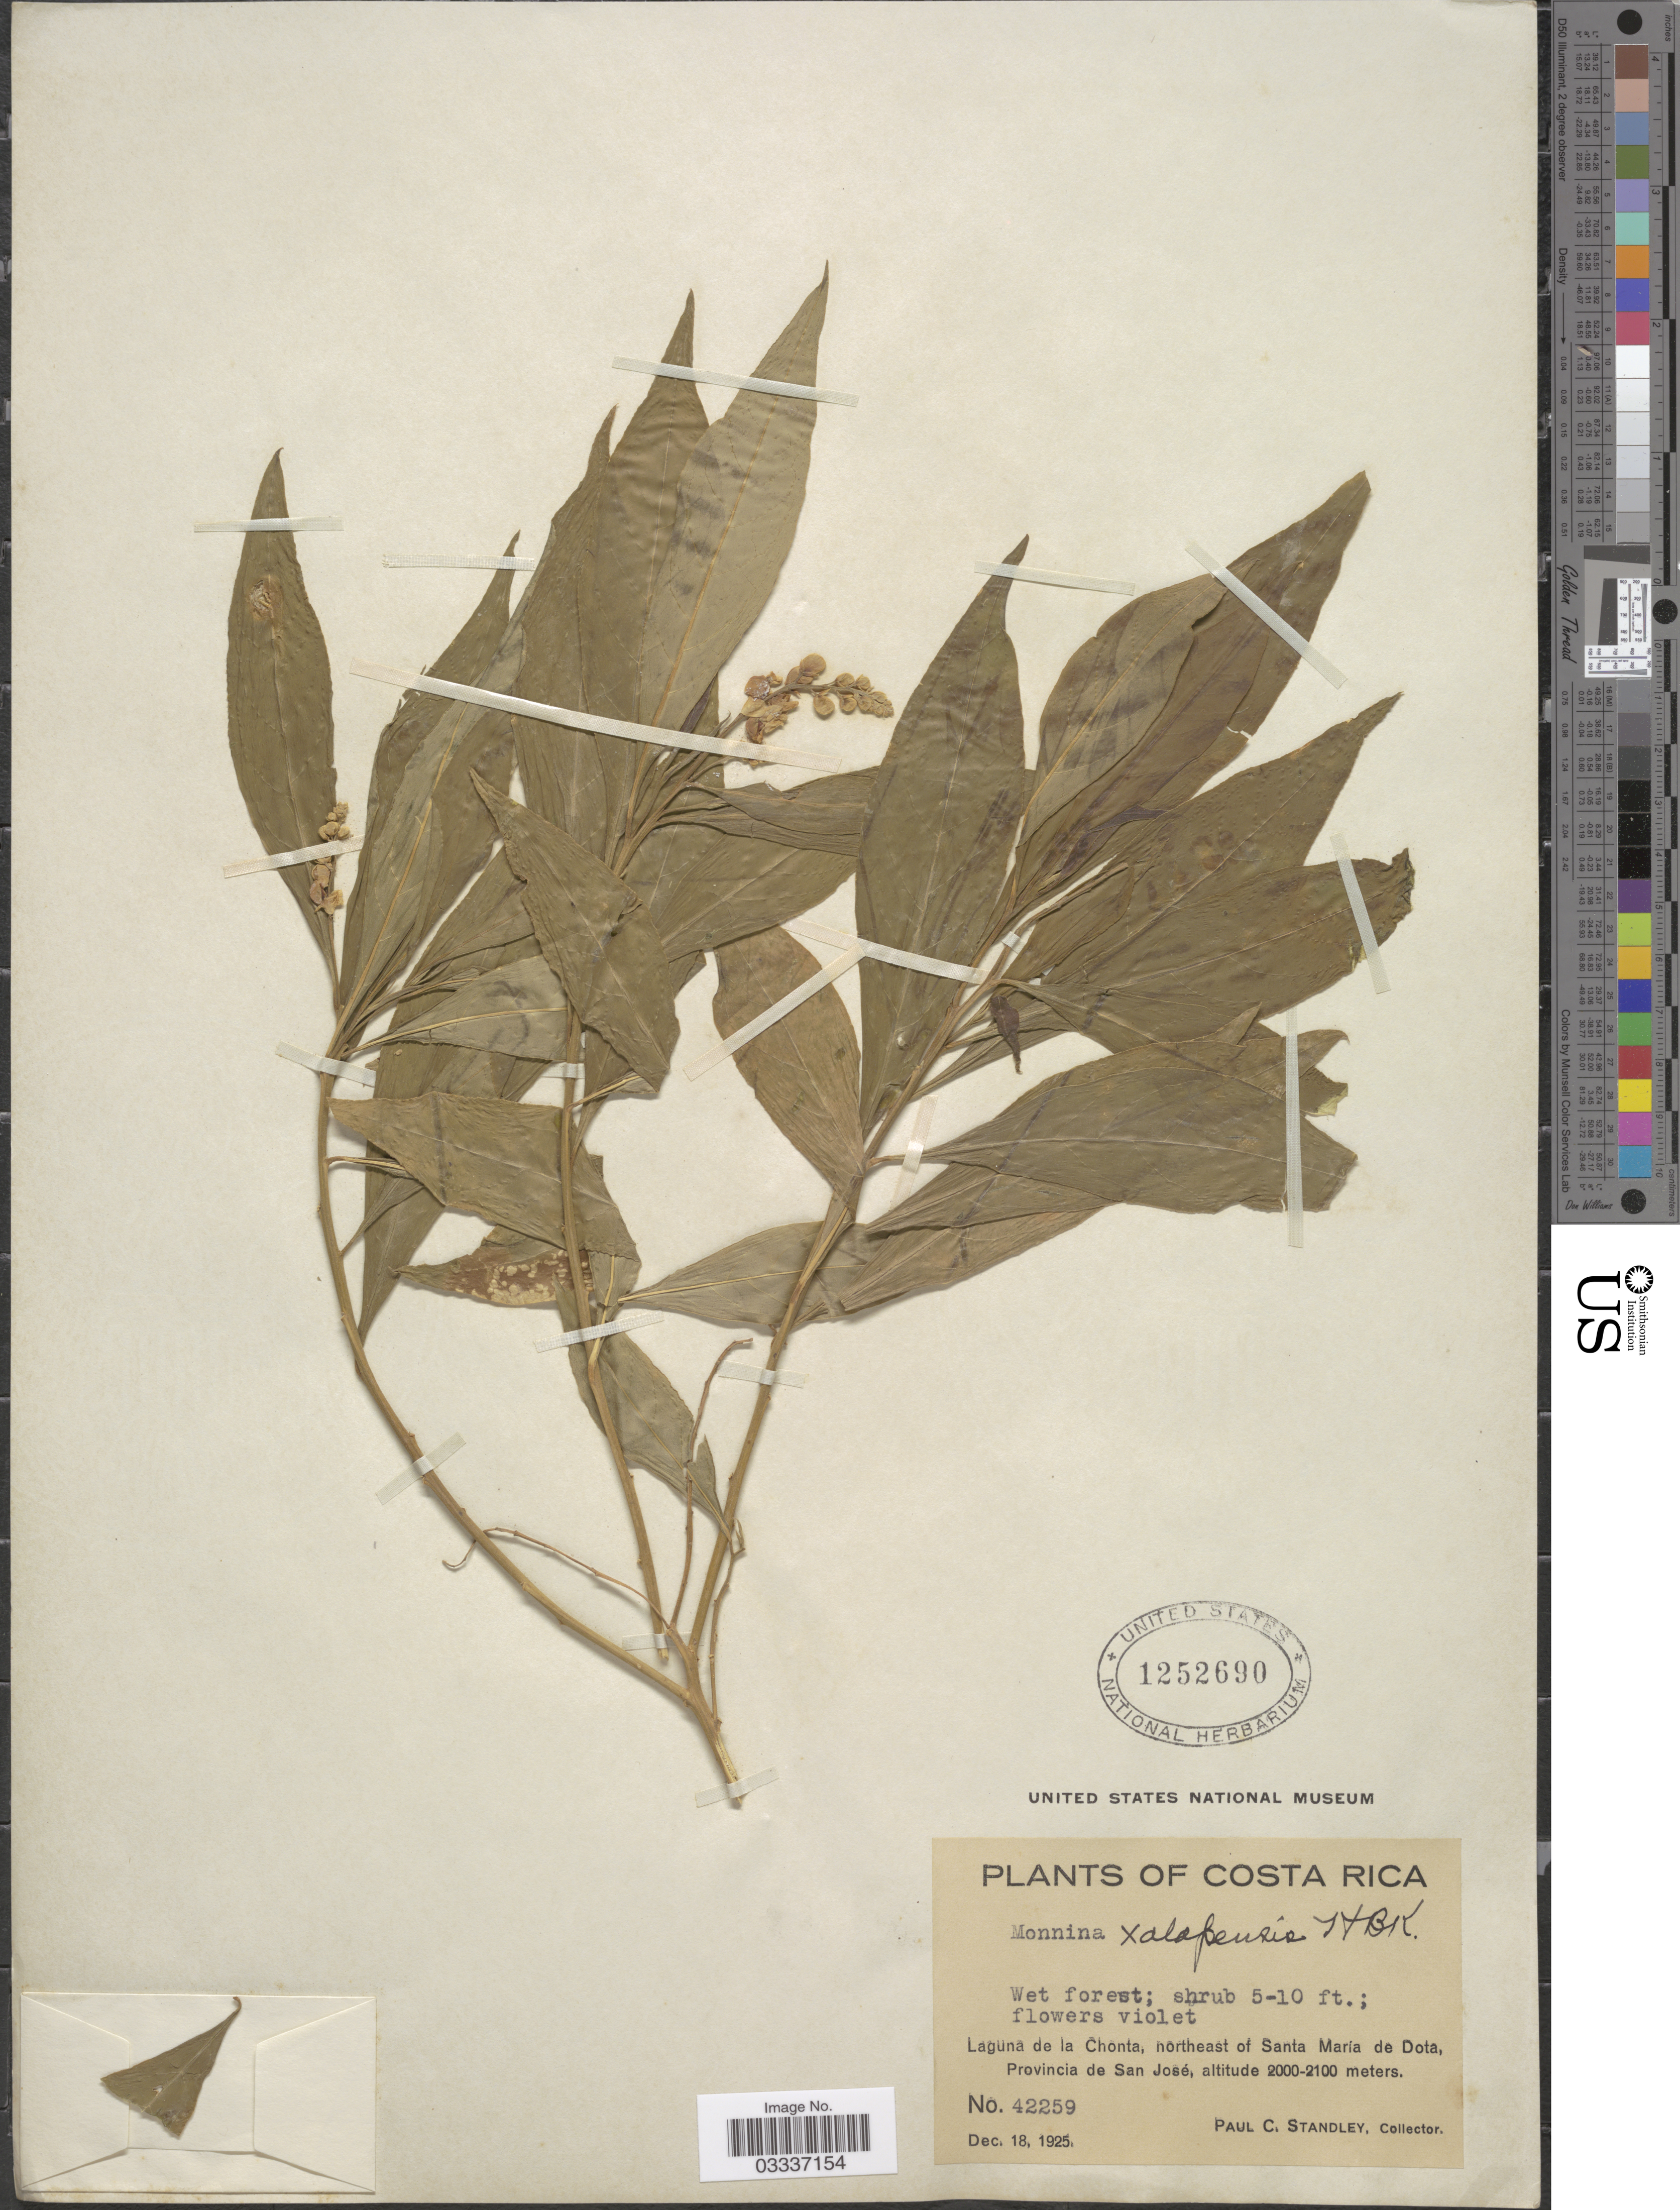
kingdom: Plantae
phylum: Tracheophyta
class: Magnoliopsida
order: Fabales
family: Polygalaceae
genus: Monnina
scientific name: Monnina xalapensis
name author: Kunth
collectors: P. C. Standley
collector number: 42259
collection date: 1925-12-18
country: Costa Rica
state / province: San José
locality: Laguna de la Chonta, northeast of Santa María de Dota.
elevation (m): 2000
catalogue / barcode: US 1252690